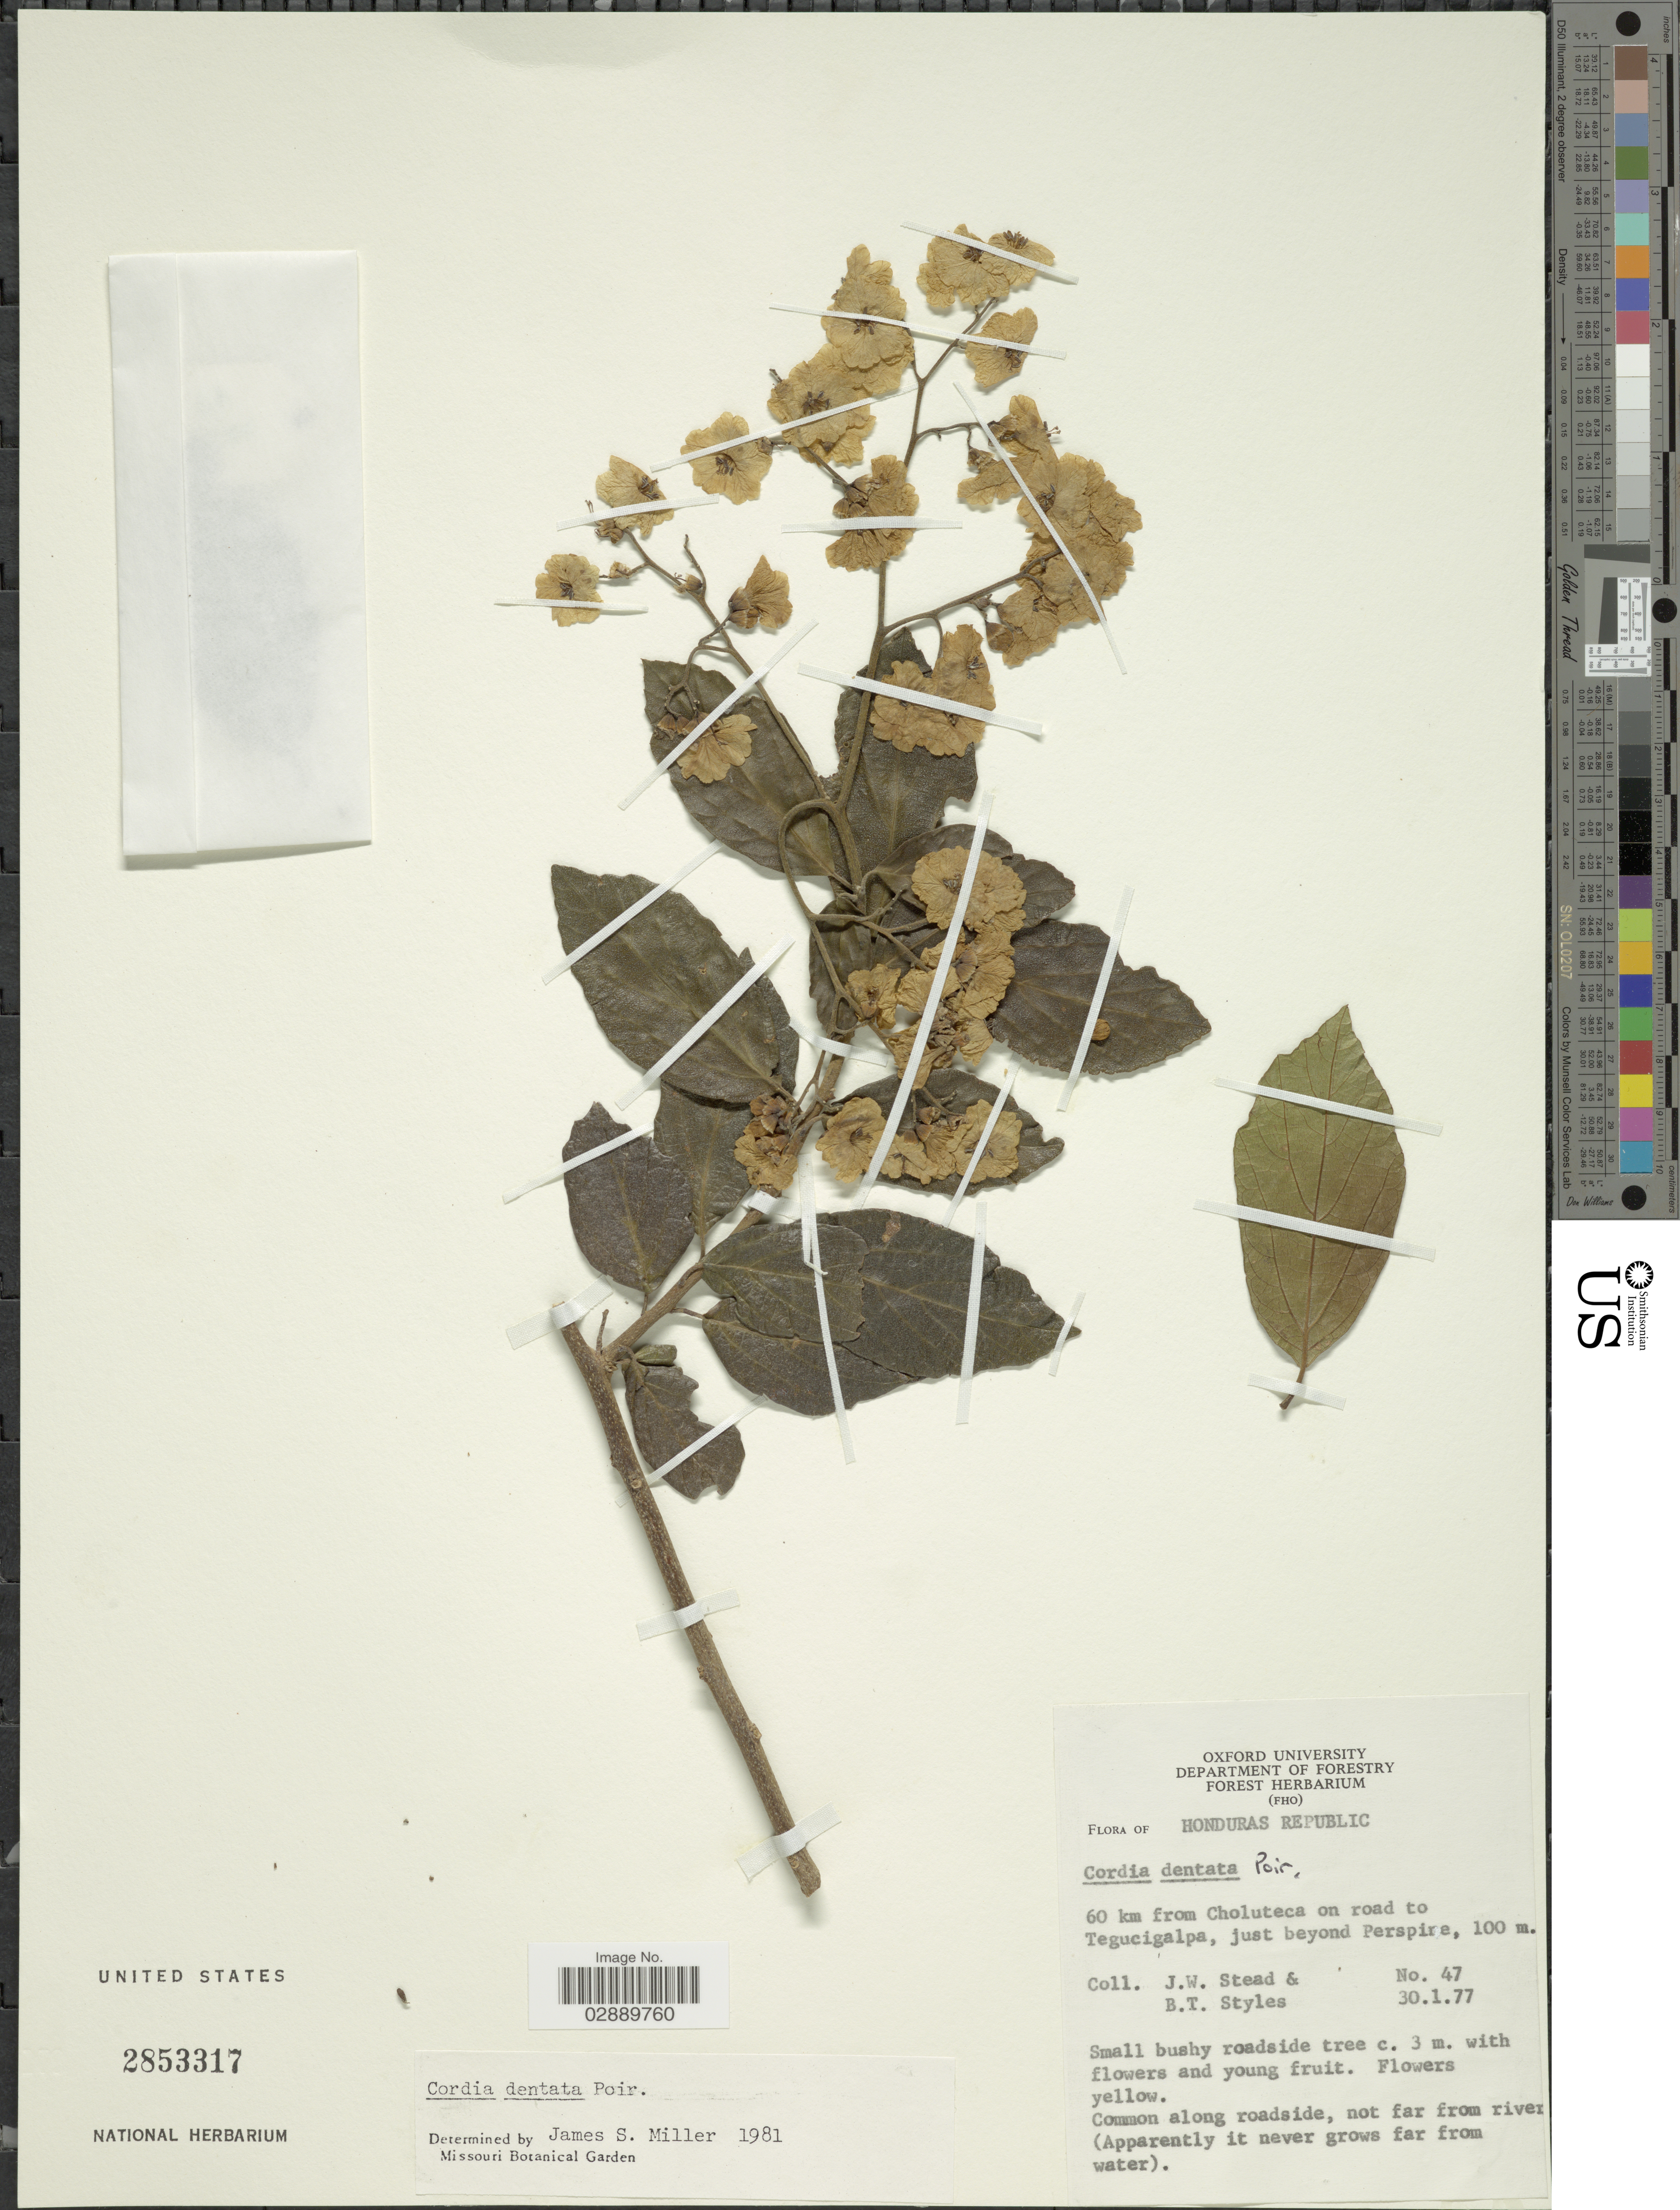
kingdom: Plantae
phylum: Tracheophyta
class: Magnoliopsida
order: Boraginales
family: Cordiaceae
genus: Cordia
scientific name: Cordia dentata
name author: Poir.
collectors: J. Stead & B. T. Styles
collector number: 47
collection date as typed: Transcribed d/m/y: 30/1/77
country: Honduras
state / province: Choluteca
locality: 60 km from Choluteca on road to Tegucigalpa, just beyond Perspire.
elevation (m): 100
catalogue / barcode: US 2853317